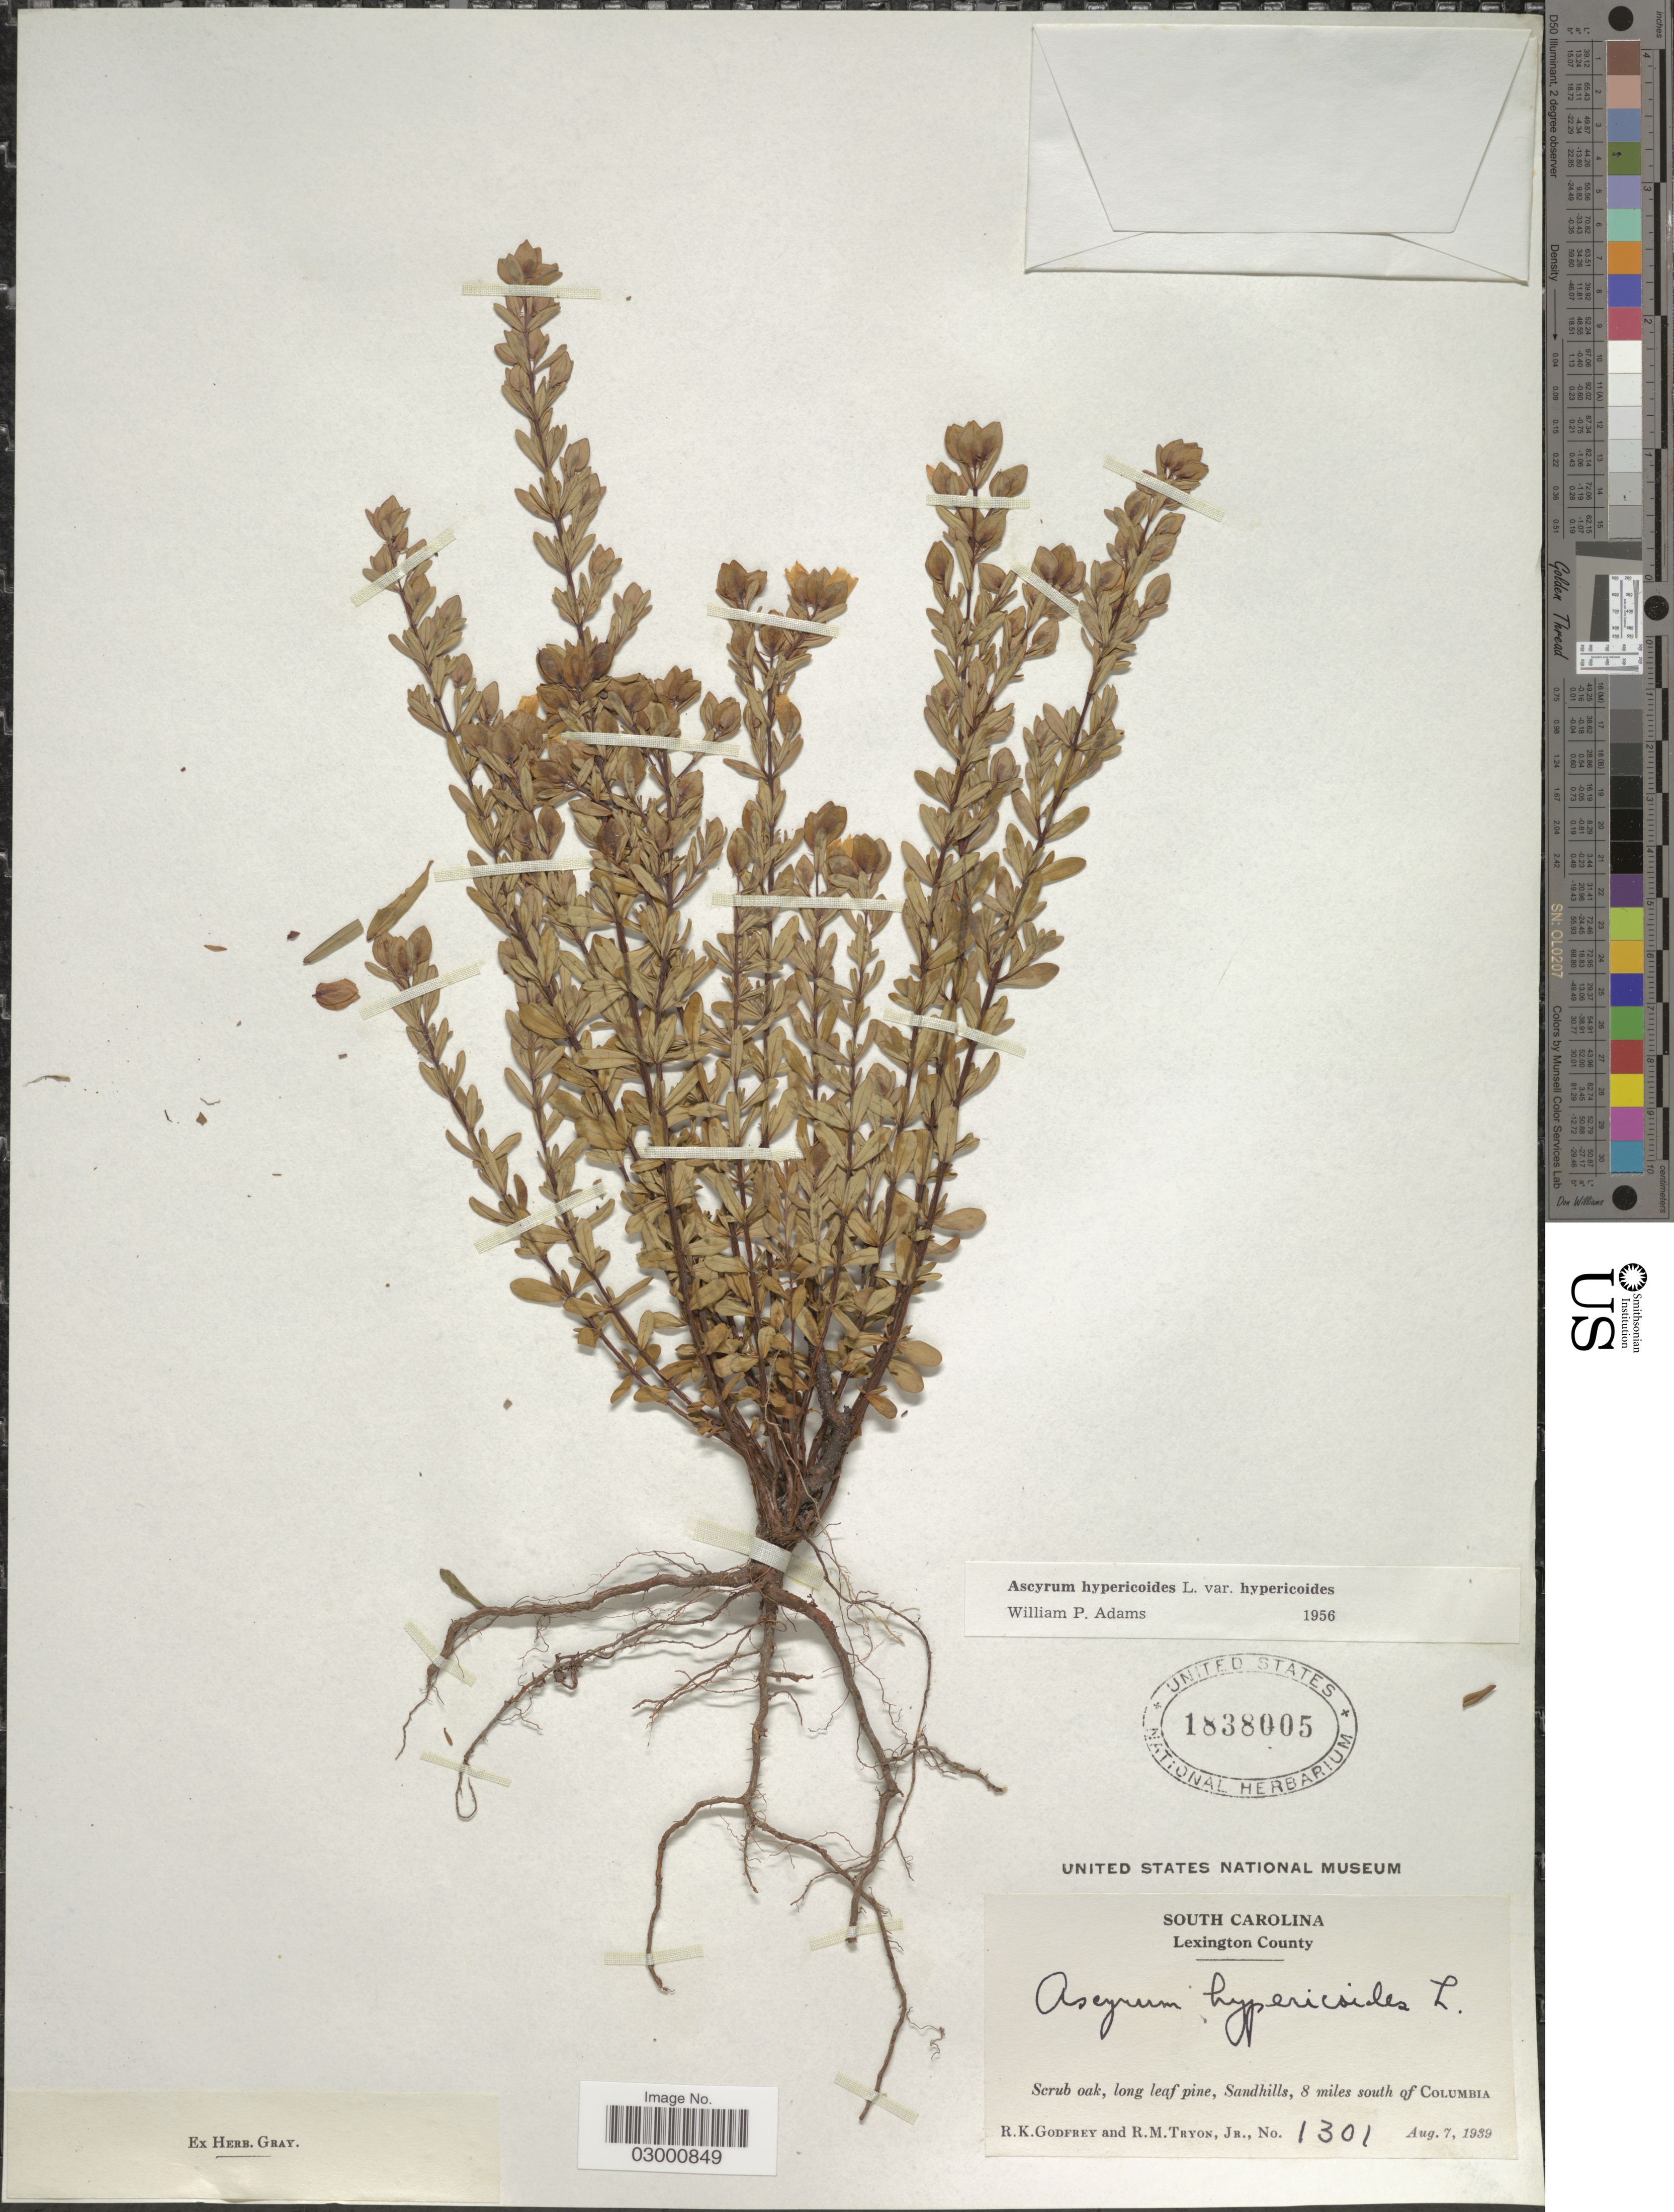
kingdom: Plantae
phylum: Tracheophyta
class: Magnoliopsida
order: Malpighiales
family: Hypericaceae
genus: Hypericum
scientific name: Hypericum hypericoides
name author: (L.) Crantz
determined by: Strong, Mark T., (BOT), Smithsonian Institution - National Museum of Natural History (UNITED STATES)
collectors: R. K. Godfrey & R. Tryon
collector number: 1301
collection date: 1939-08-07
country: United States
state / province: South Carolina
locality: Lexington County. Sandhills, 8 miles south of Columbia.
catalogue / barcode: US 1838005